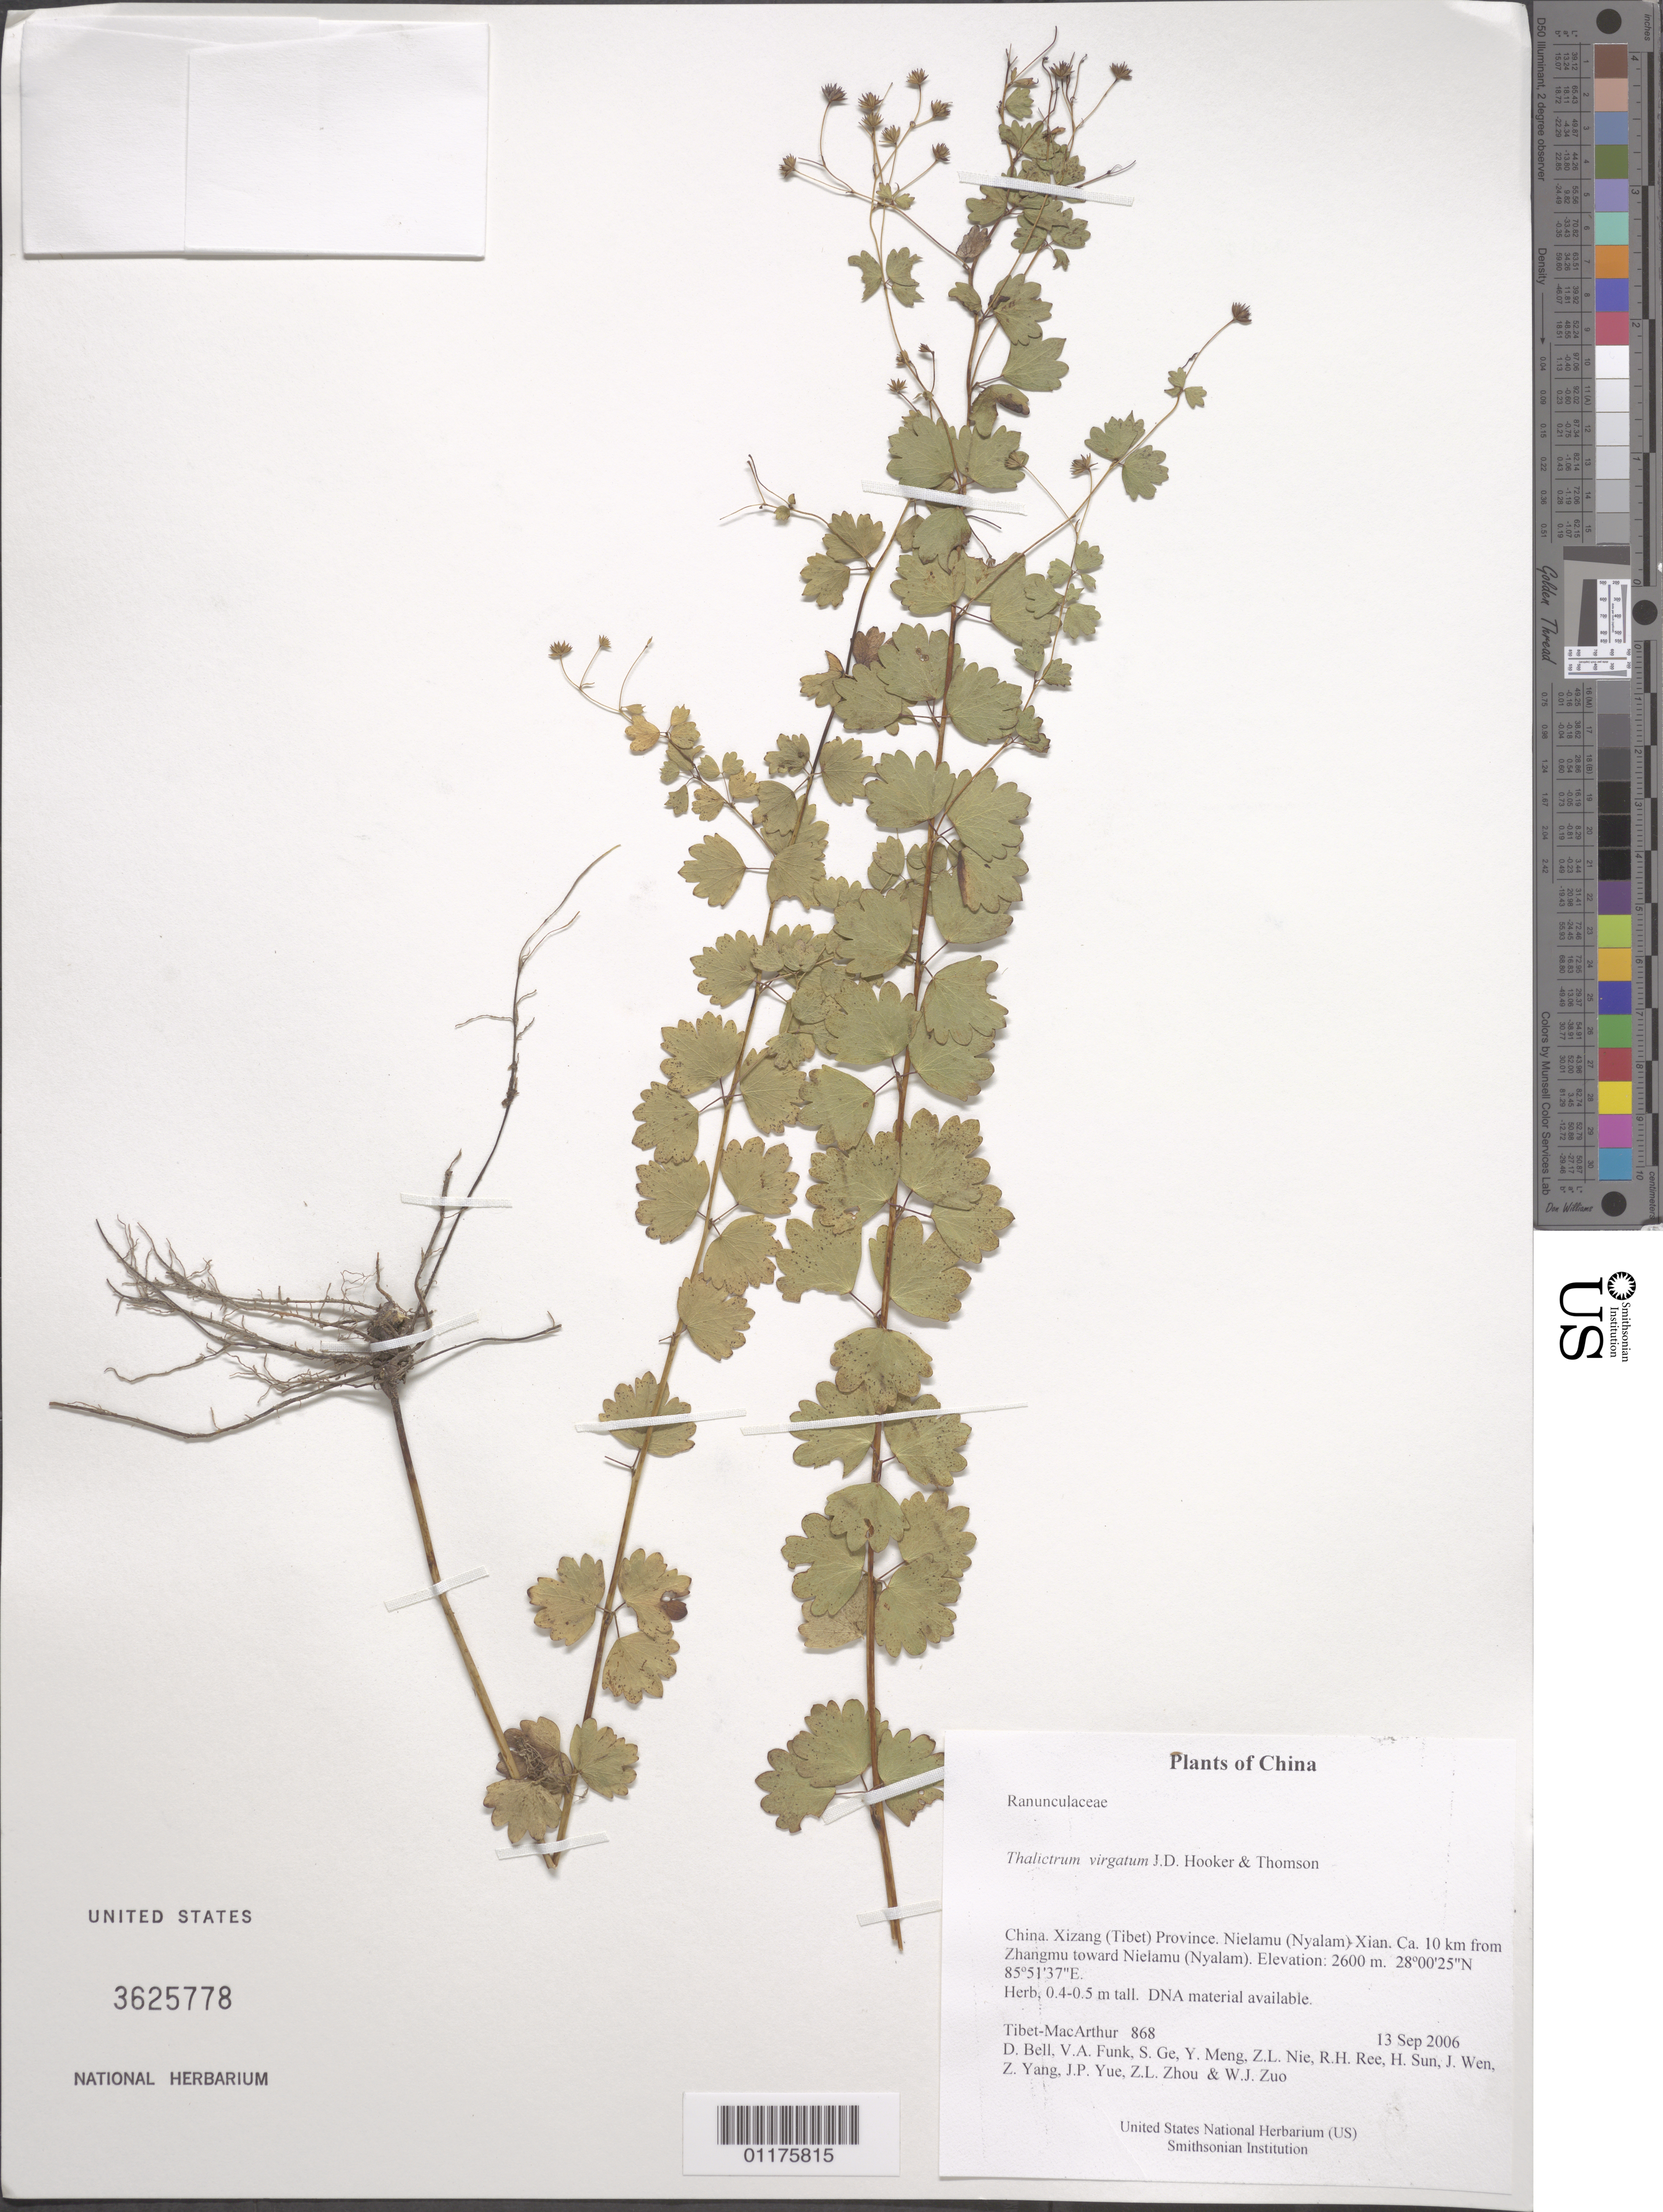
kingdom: Plantae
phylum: Tracheophyta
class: Magnoliopsida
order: Ranunculales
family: Ranunculaceae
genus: Thalictrum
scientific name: Thalictrum virgatum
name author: Hook. f. & Thomson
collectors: Tibet-MacArthur, D. A. Bell, V. Funk, S. Ge, Y. Meng, Z. Nie, R. Ree, H. Sun, J. Wen, Z. Yang, J. Yue, Z. Zhou & W. Zuo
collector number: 868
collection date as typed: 13 Sep 2006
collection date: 2006-09-13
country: China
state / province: Xizang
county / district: Nielamu (Nyalam) Xian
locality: Ca. 10 km from Zhangmu toward Nielamu (Nyalam).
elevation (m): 2600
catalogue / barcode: US 3625778